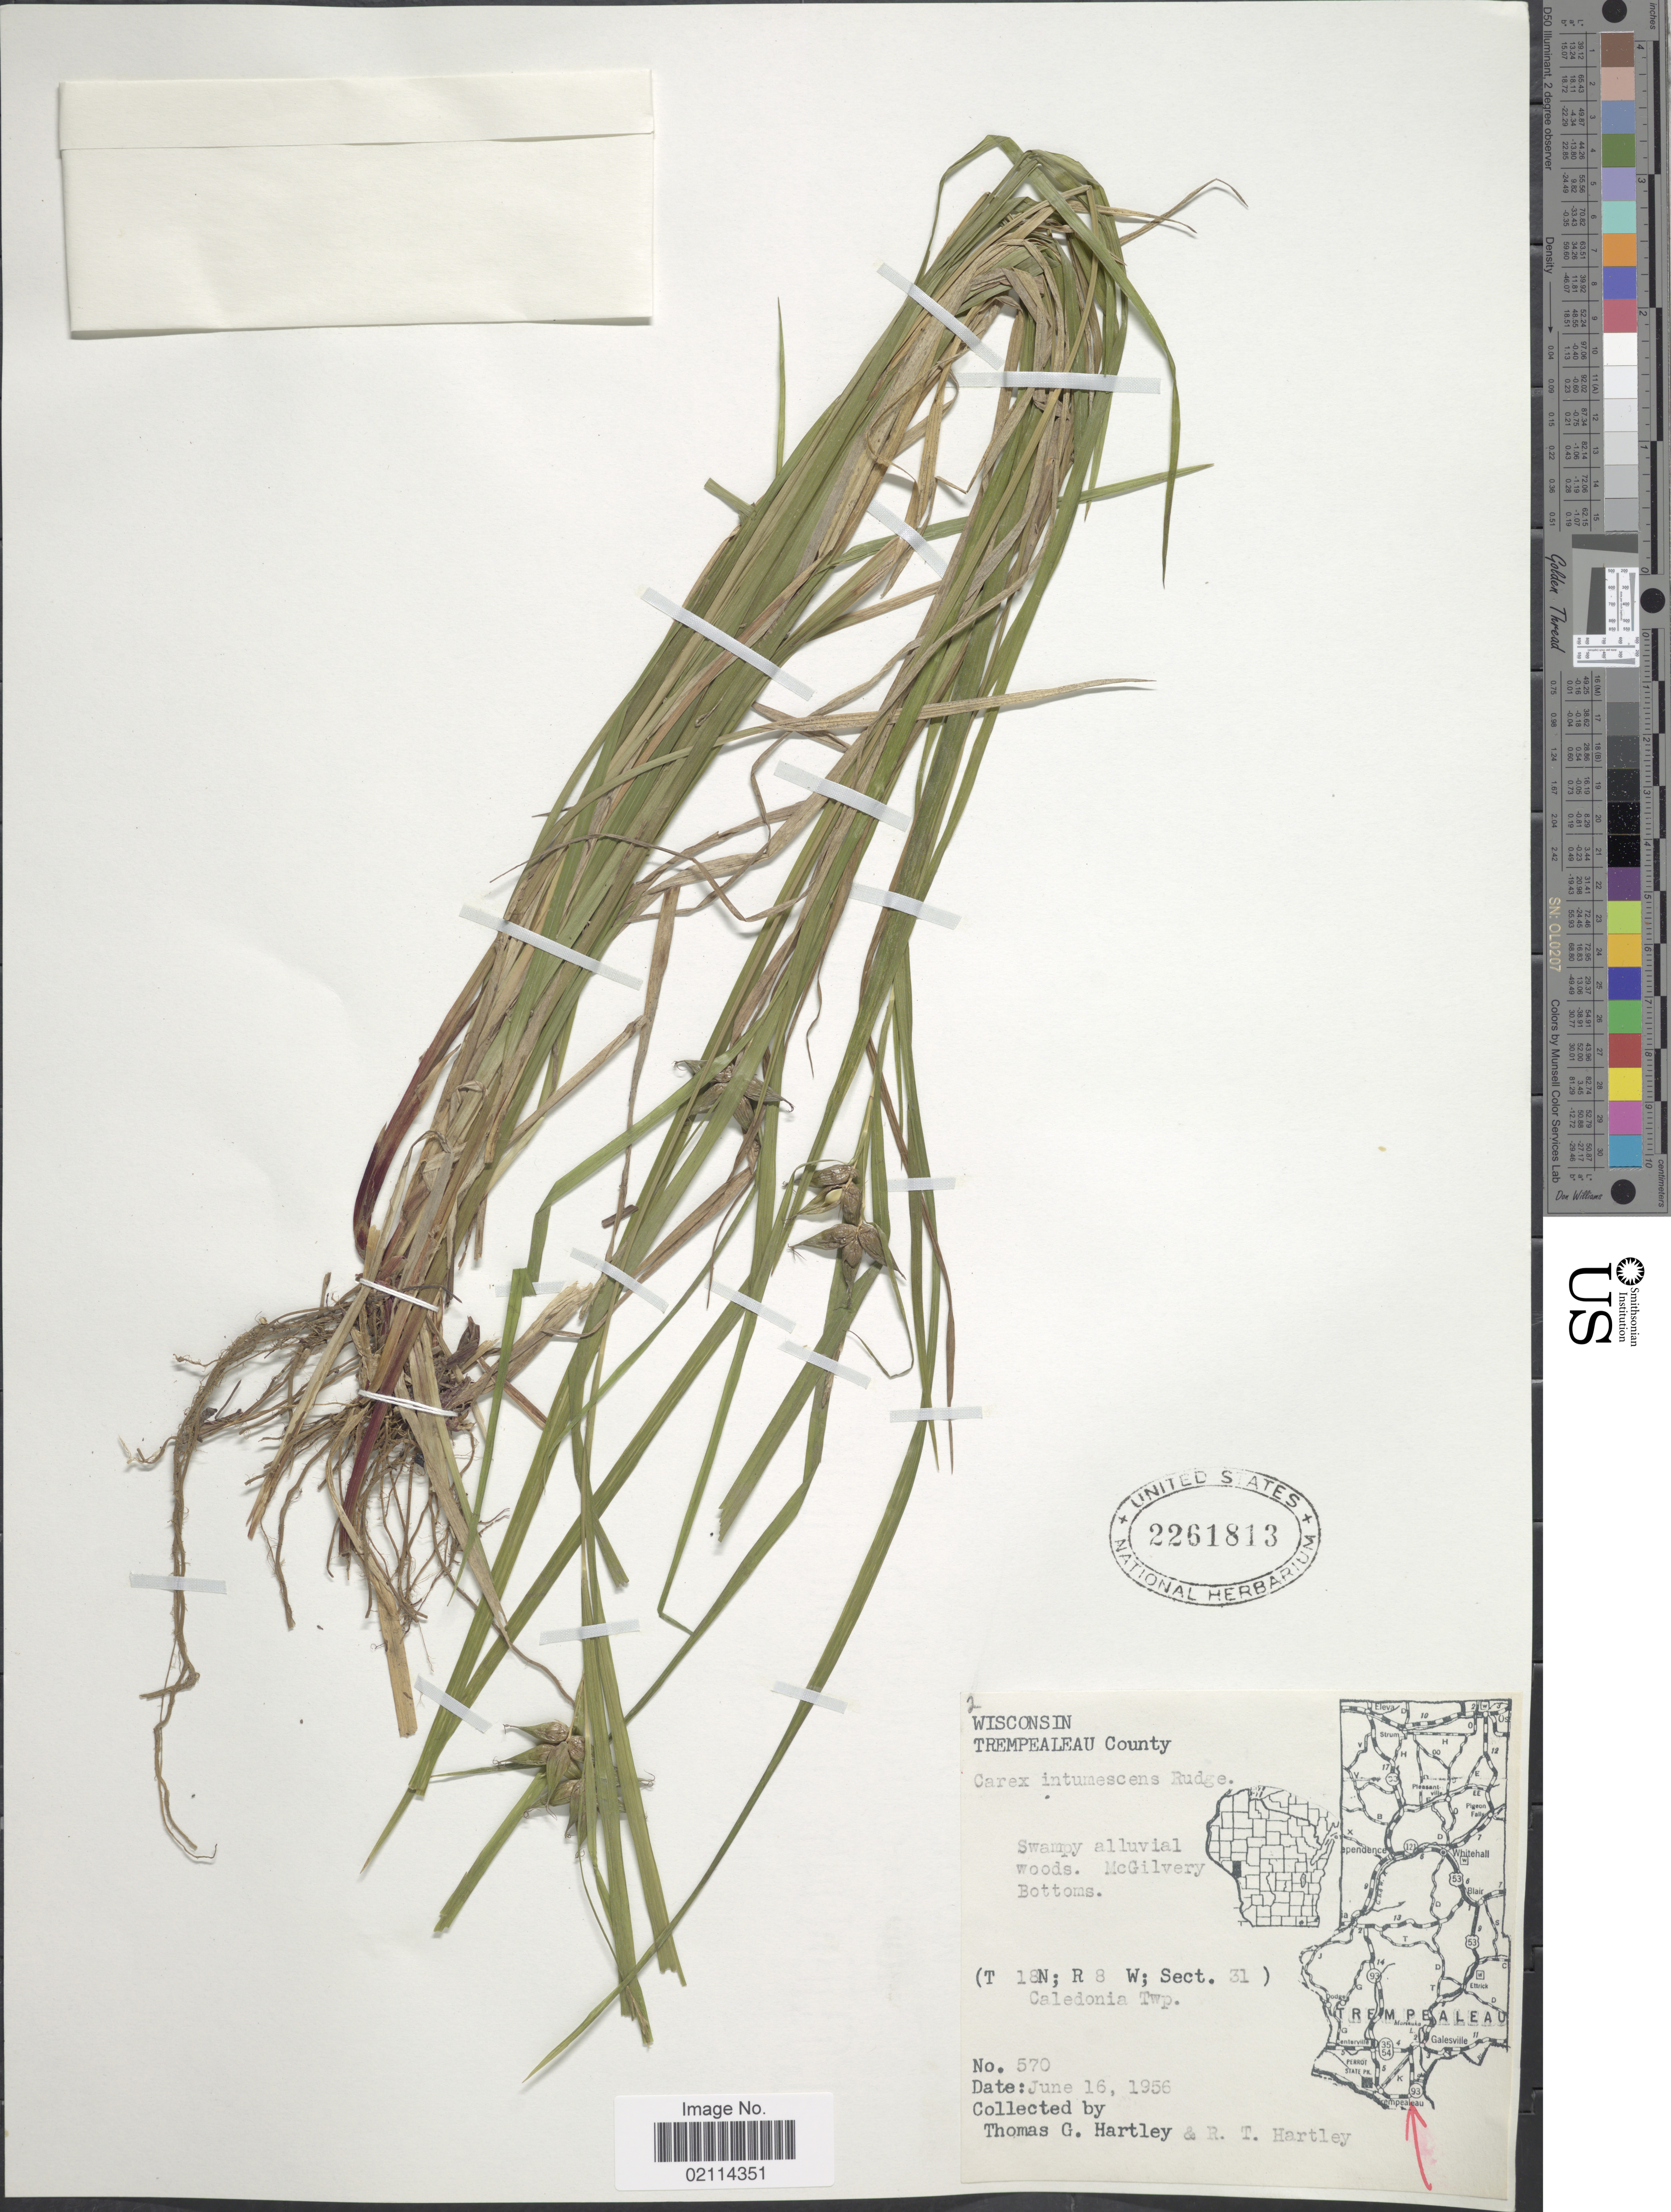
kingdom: Plantae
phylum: Tracheophyta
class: Liliopsida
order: Poales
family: Cyperaceae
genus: Carex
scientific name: Carex intumescens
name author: Rudge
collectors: T. G. Hartley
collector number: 570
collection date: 1956-06-16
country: United States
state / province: Wisconsin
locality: Trempealeau County, swampy alluvial woods, McGilvery Bottoms, (T 18N; R8W; Sect. 31), Caledonia Twp.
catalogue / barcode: US 2261813